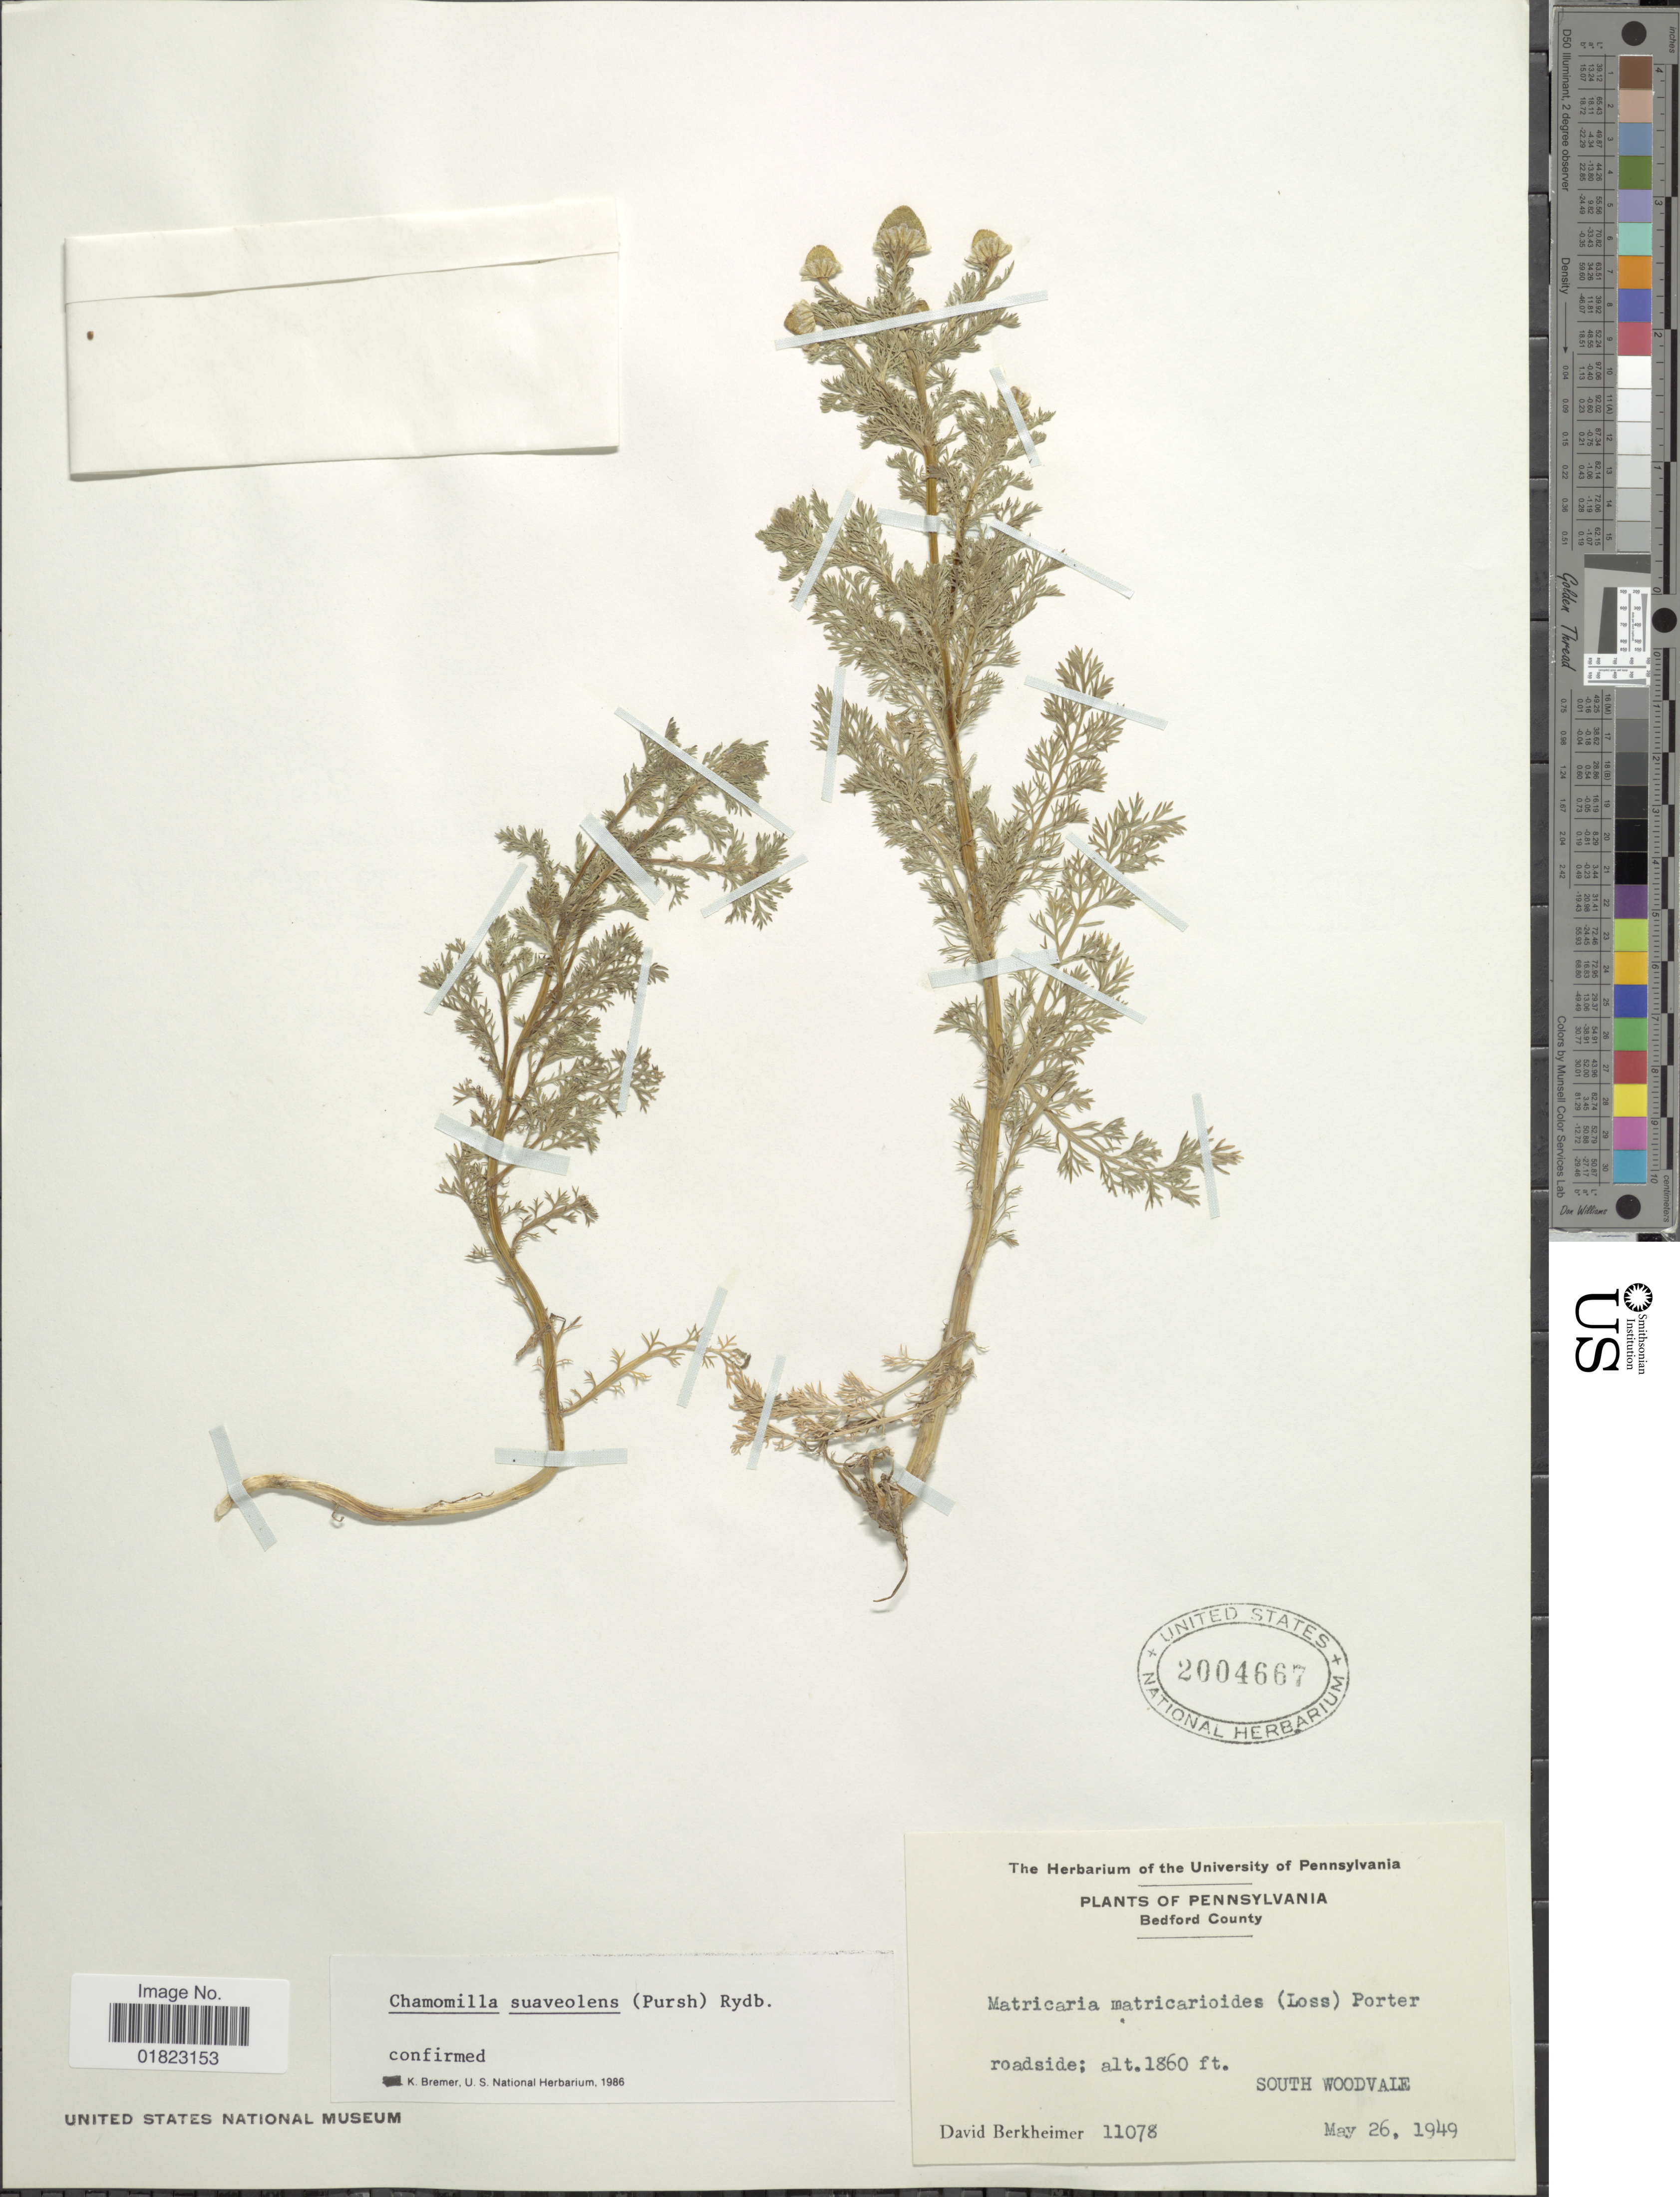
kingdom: Plantae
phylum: Tracheophyta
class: Magnoliopsida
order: Asterales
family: Asteraceae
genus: Matricaria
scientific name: Matricaria matricarioides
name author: (Less.) Porter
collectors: D. Berkheimer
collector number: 11078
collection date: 1949-05-26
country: United States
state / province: Pennsylvania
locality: Pennsylvania, Bedford County. South Woodvale.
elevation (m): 567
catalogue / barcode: US 2004667